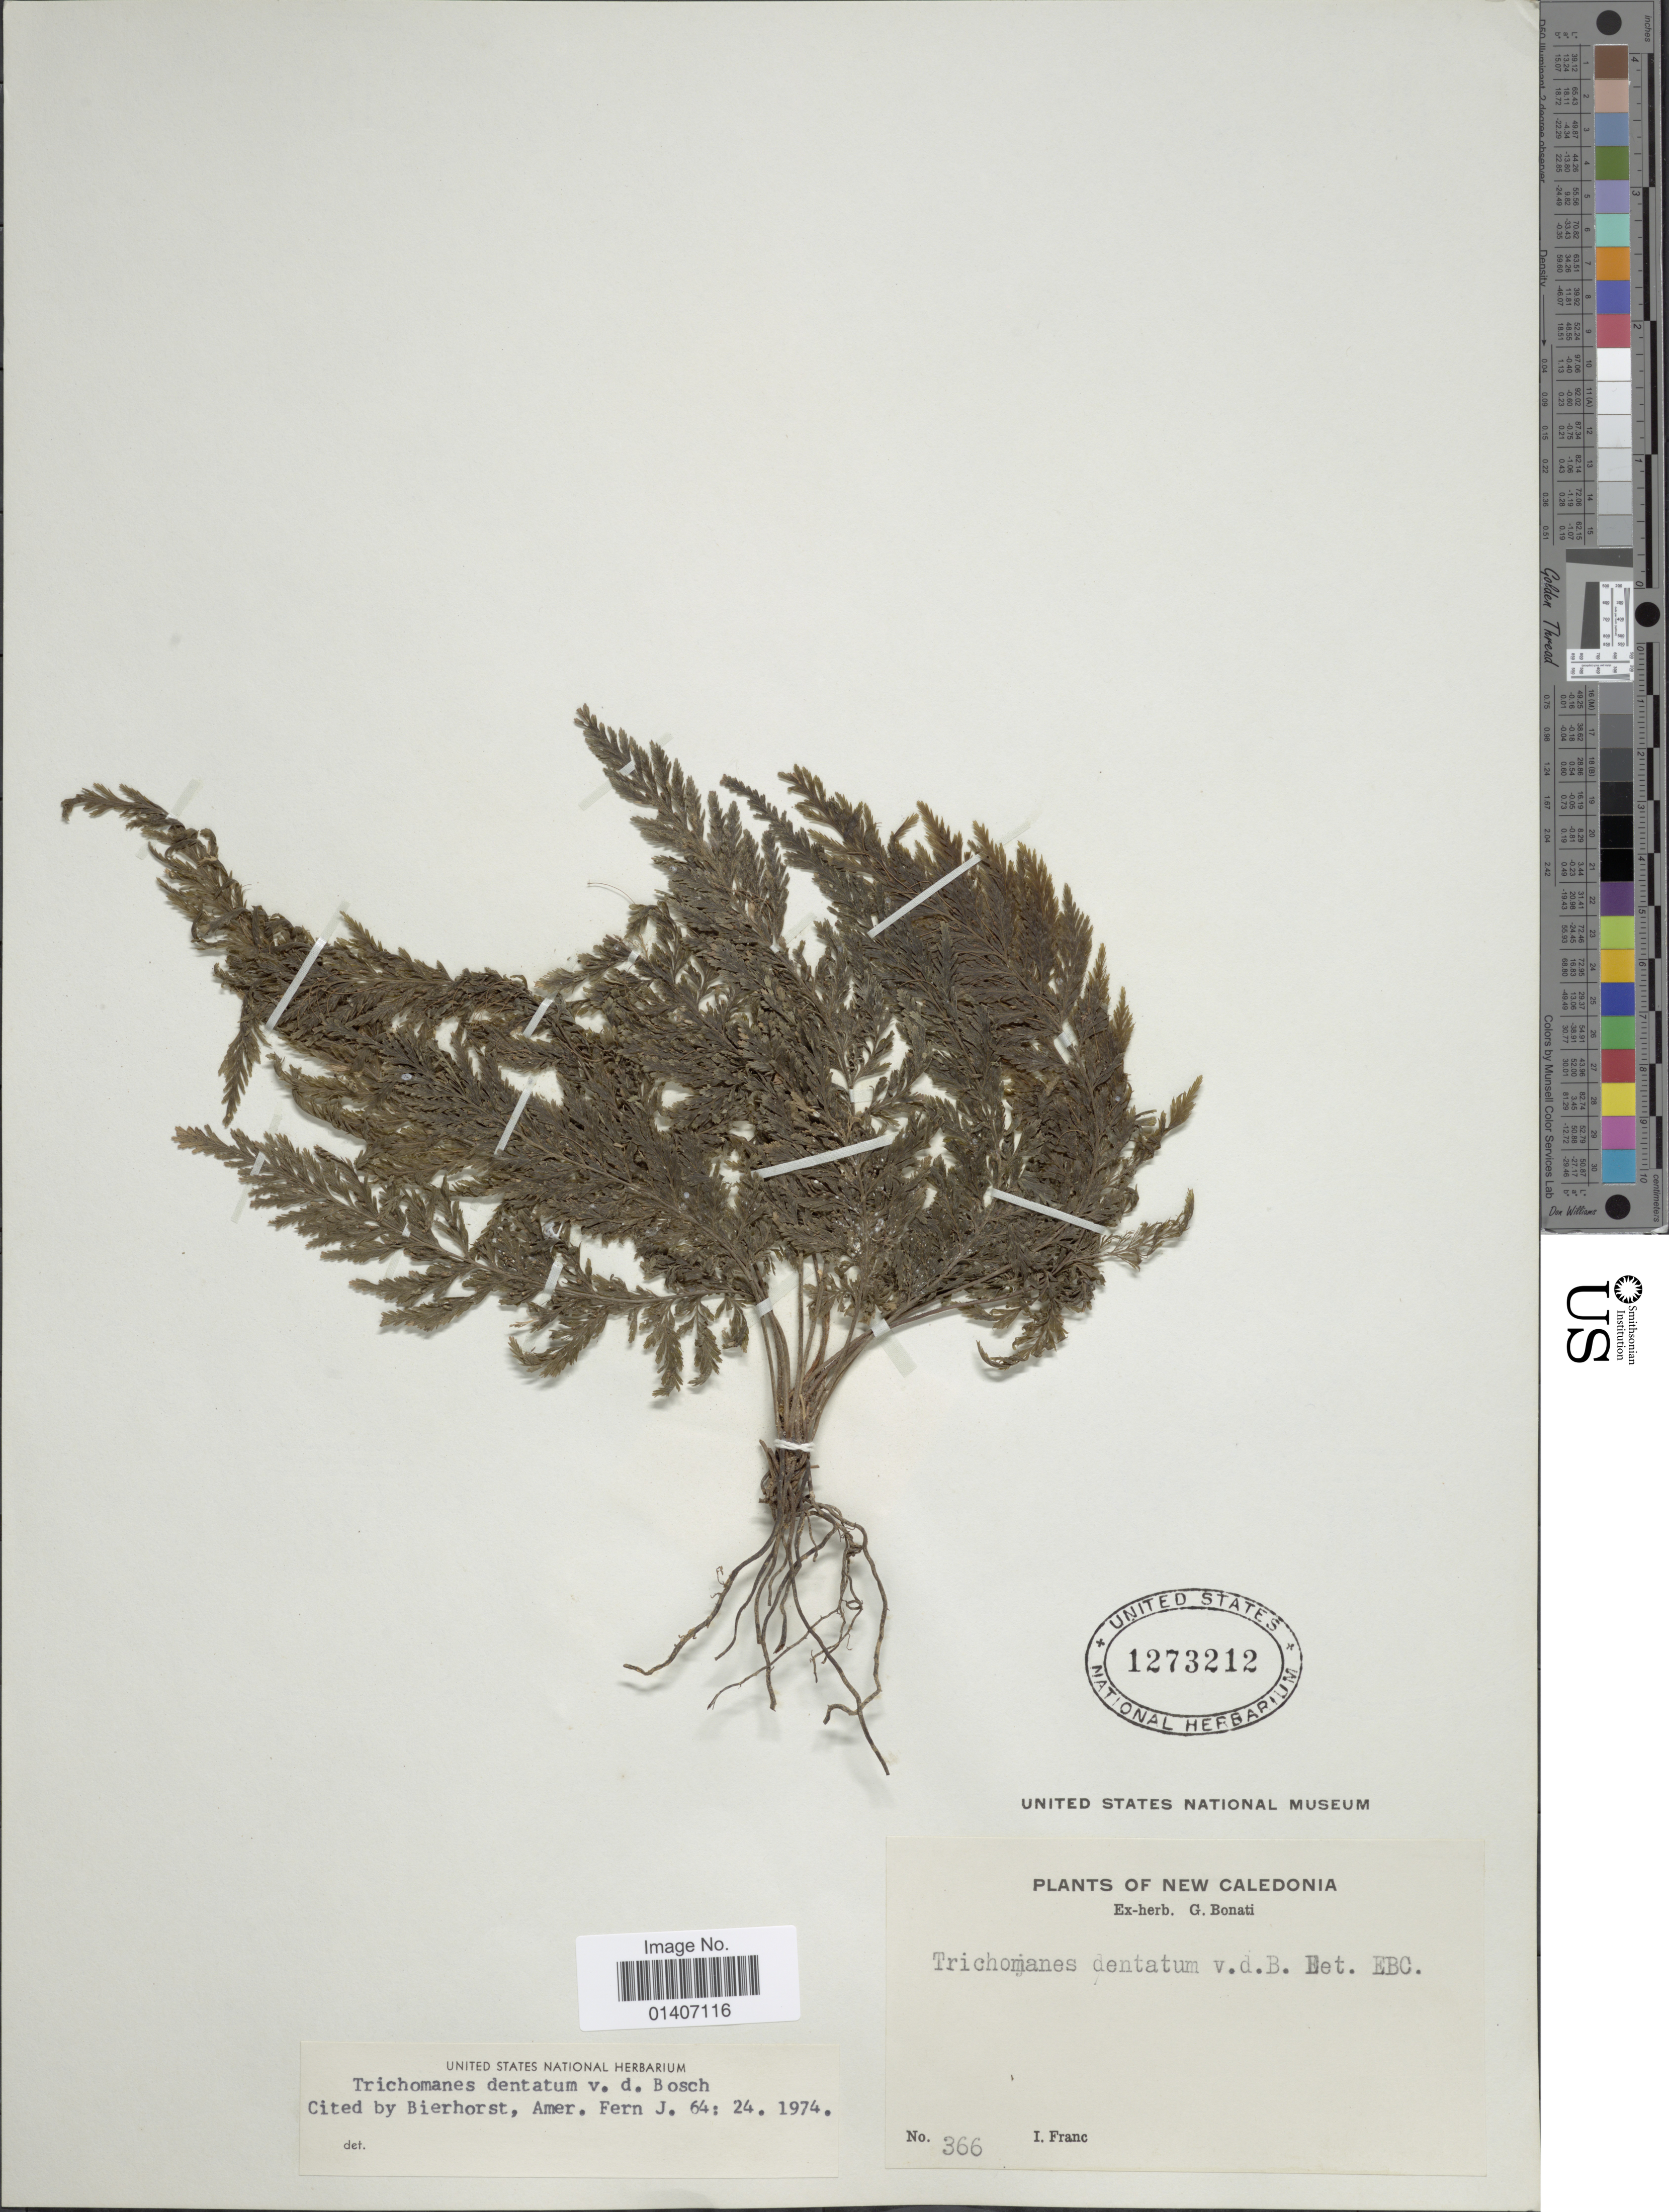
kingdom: Plantae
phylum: Tracheophyta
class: Polypodiopsida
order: Hymenophyllales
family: Hymenophyllaceae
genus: Abrodictyum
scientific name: Abrodictyum dentatum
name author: (Bosch) Ebihara & K. Iwats.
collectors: I. Franc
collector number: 366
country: New Caledonia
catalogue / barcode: US 1273212